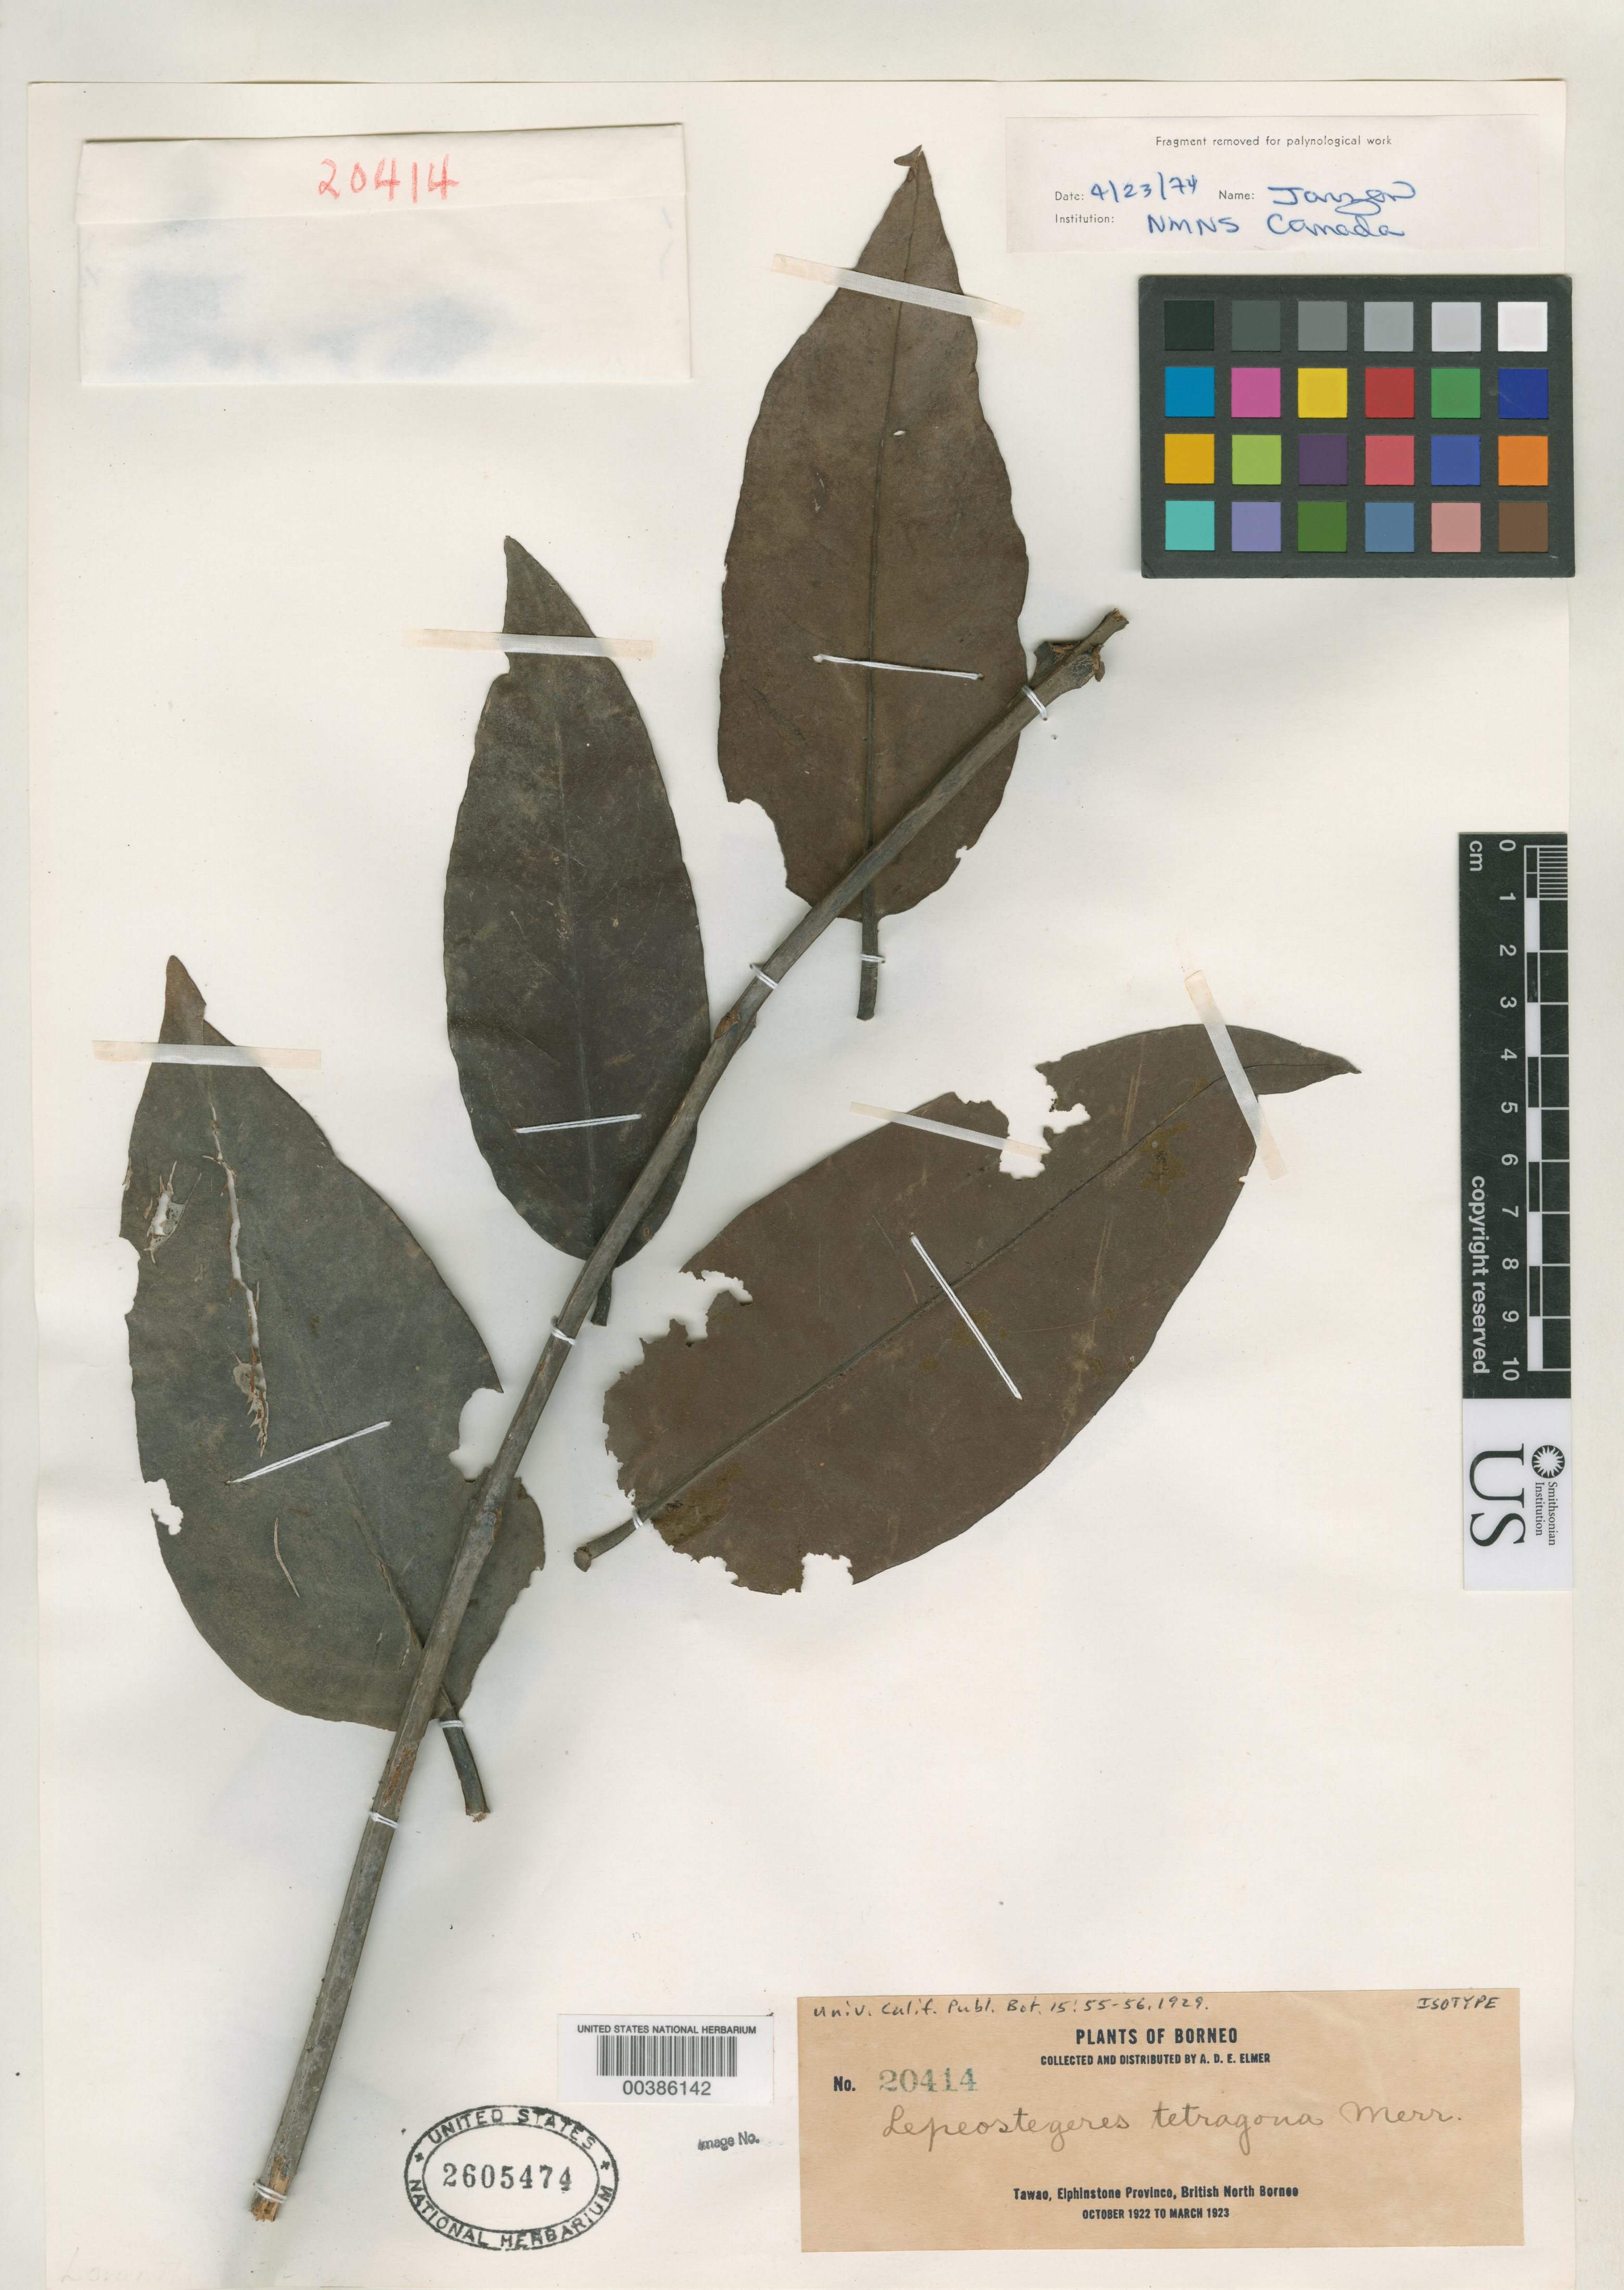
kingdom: Plantae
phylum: Tracheophyta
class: Magnoliopsida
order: Santalales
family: Loranthaceae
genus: Lepeostegeres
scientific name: Lepeostegeres tetragona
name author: Merr.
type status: Isotype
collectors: A. D. E. Elmer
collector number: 20414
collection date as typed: Oct 1922 to -- Mar 1923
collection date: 1922-10/1923-03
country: Malaysia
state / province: Sabah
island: Borneo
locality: Near Tawao, Elphinstone Province.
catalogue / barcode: US 2605474